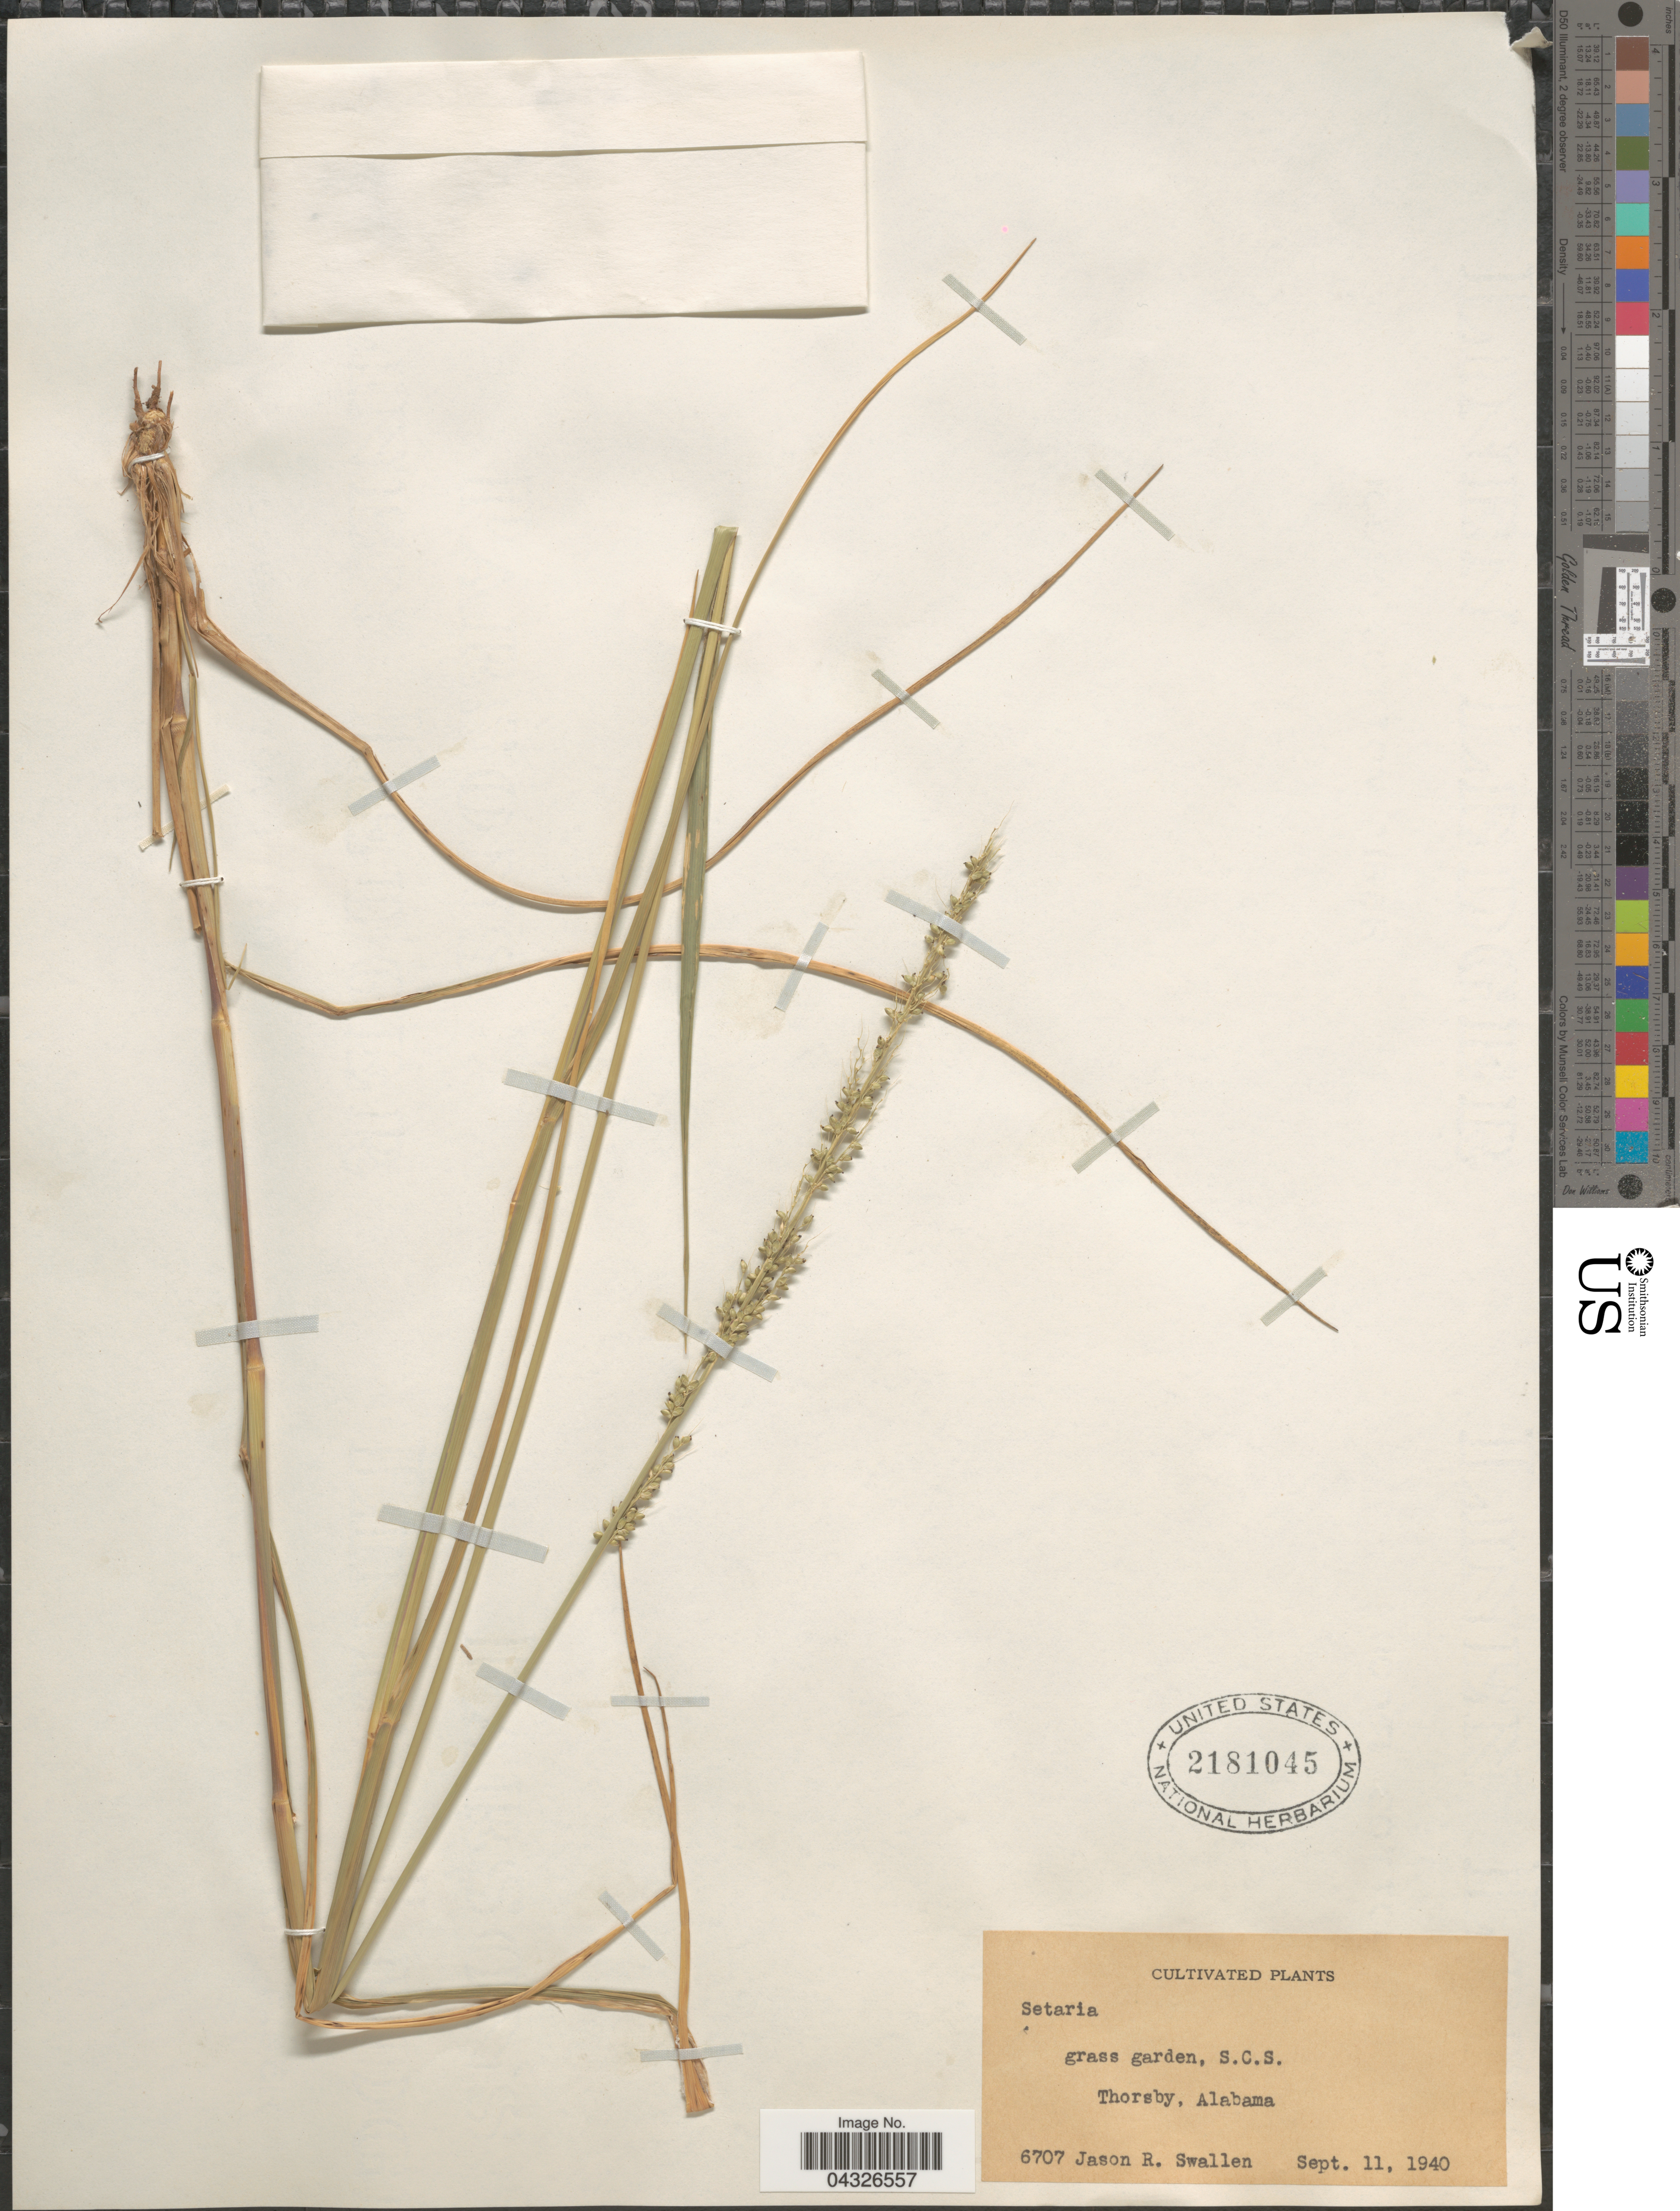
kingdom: Plantae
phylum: Tracheophyta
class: Liliopsida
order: Poales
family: Poaceae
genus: Setaria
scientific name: Setaria sp.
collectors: J. R. Swallen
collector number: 6707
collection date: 1940-09-11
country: United States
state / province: Alabama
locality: Grass garden, S.C.S. Thorsby.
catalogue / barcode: US 2181045